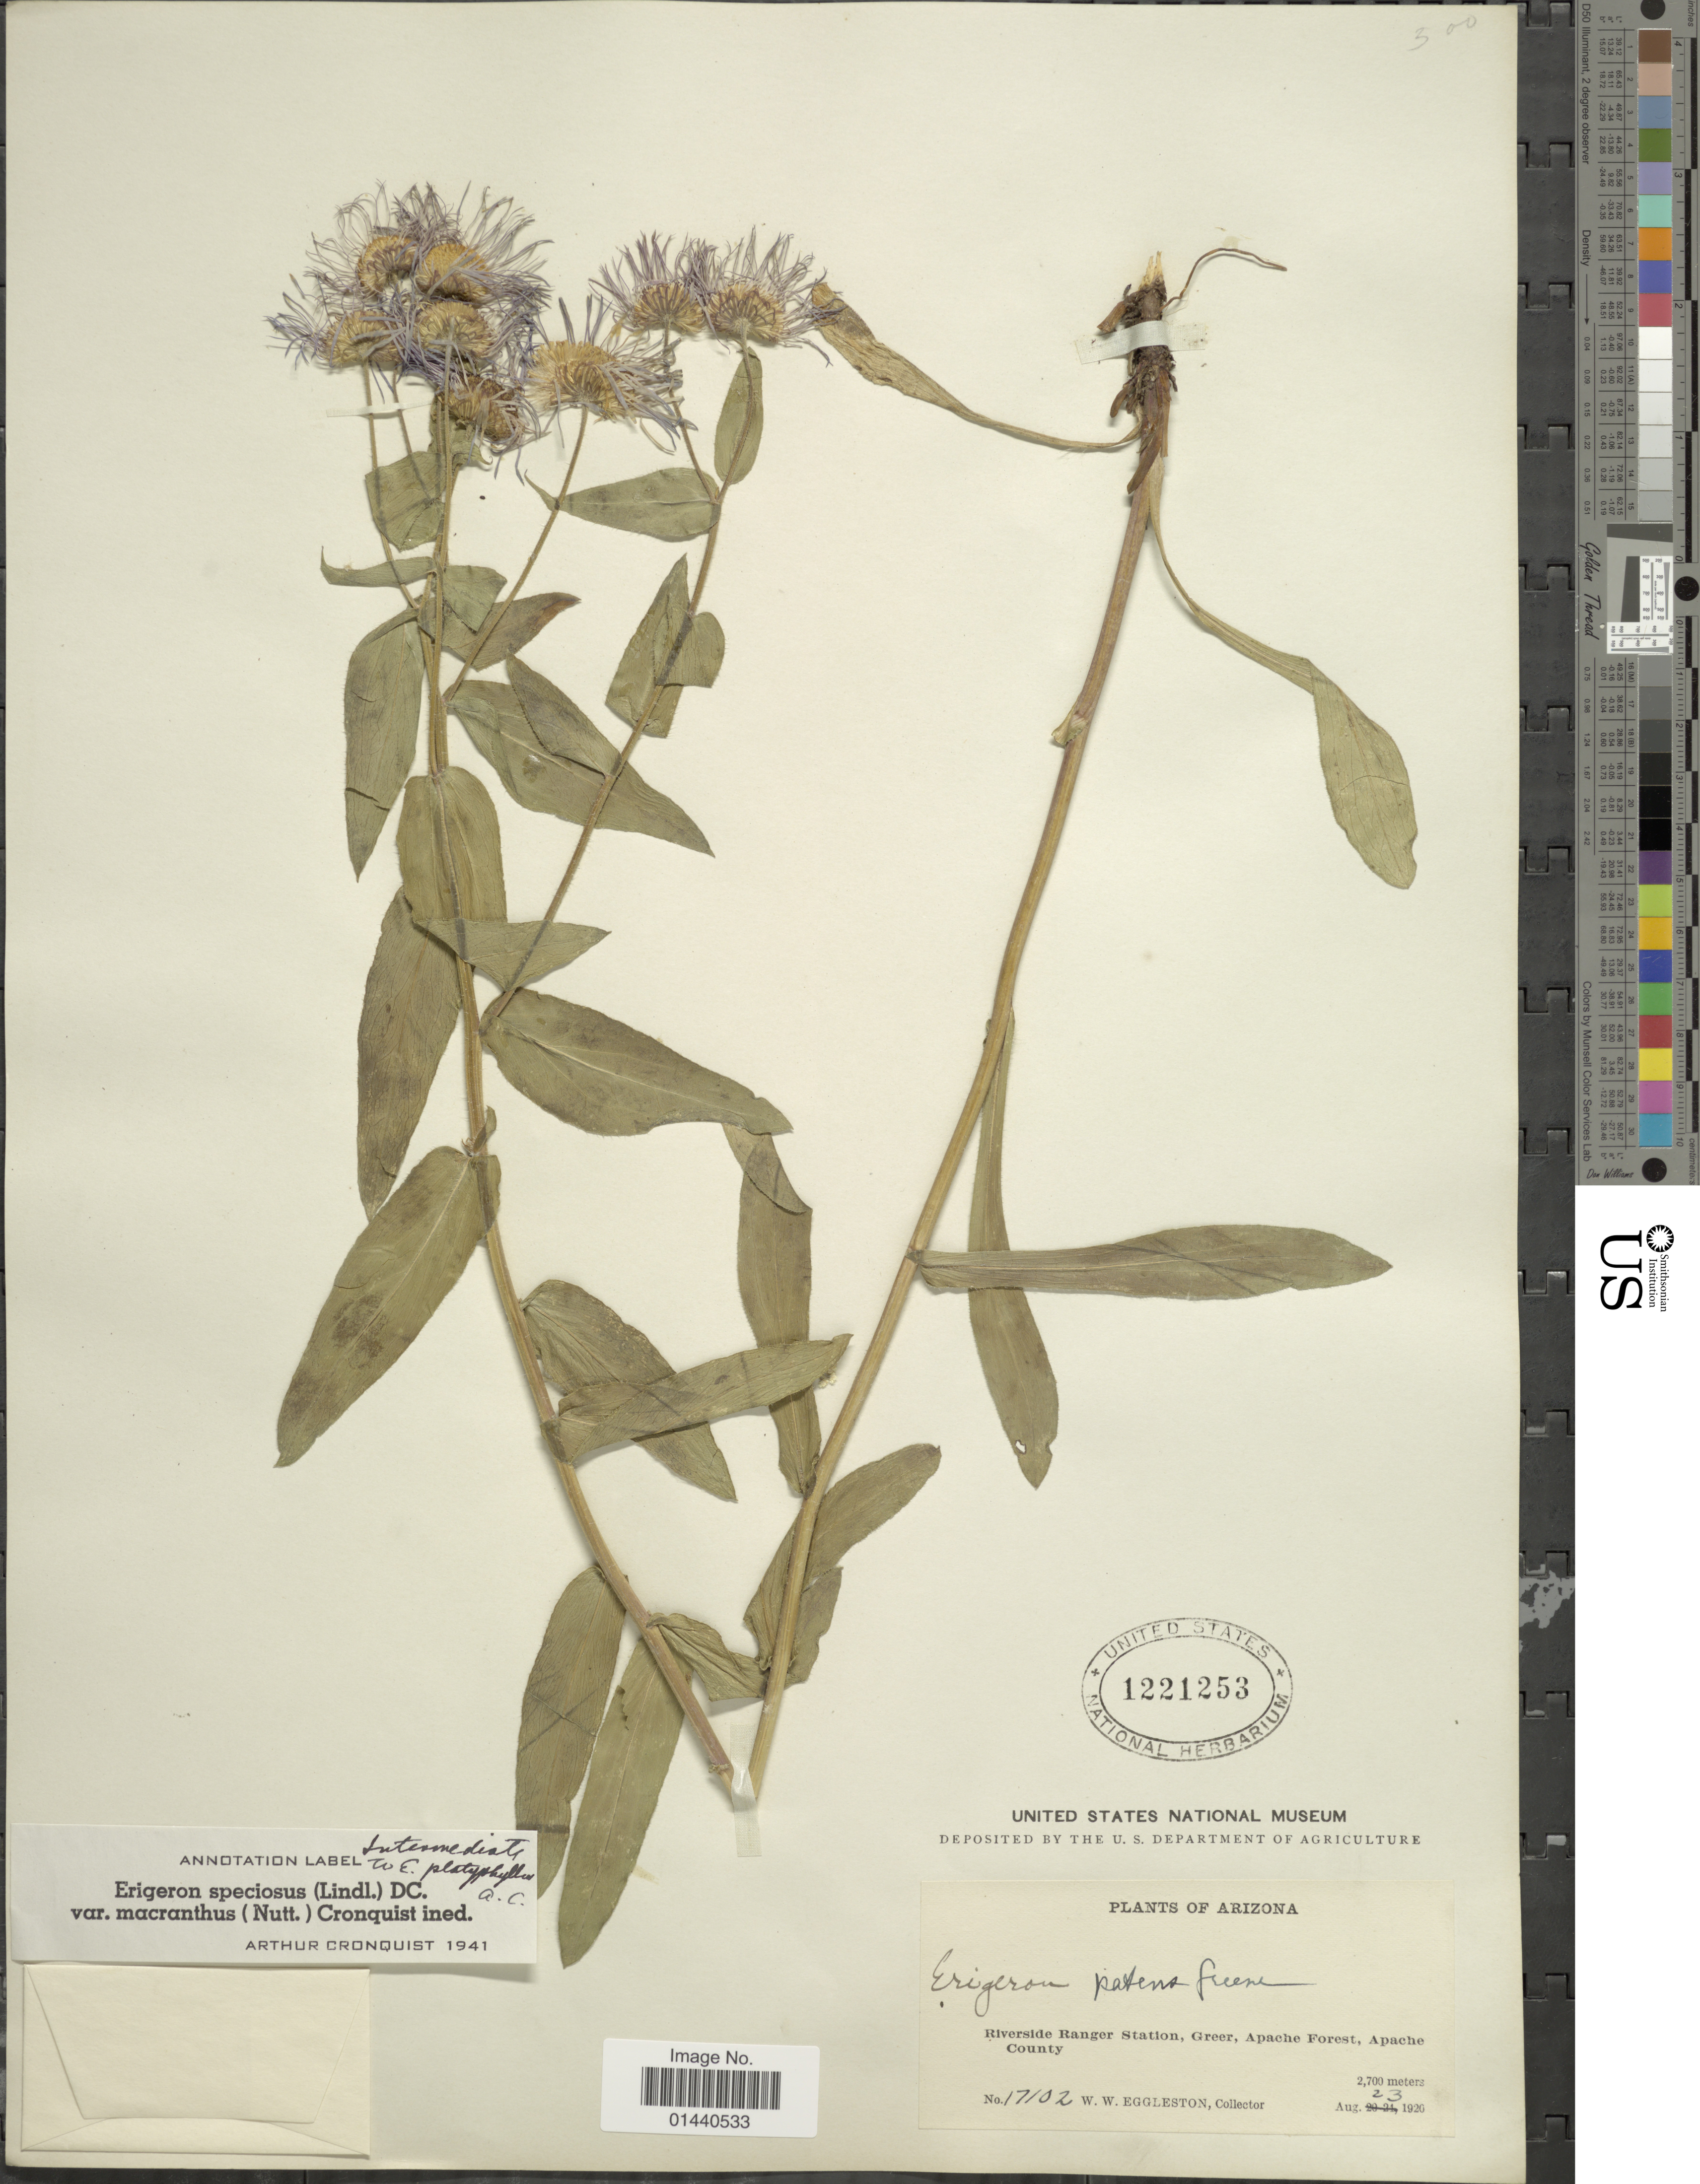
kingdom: Plantae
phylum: Tracheophyta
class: Magnoliopsida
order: Asterales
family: Asteraceae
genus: Erigeron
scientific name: Erigeron speciosus var. macranthus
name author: (Nutt.) Cronq.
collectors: W. W. Eggleston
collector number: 17102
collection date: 1920-08-23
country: United States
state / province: Arizona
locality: Riverside Ranger Station, Greer, Apache Forest, Apache County.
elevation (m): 2700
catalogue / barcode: US 1221253